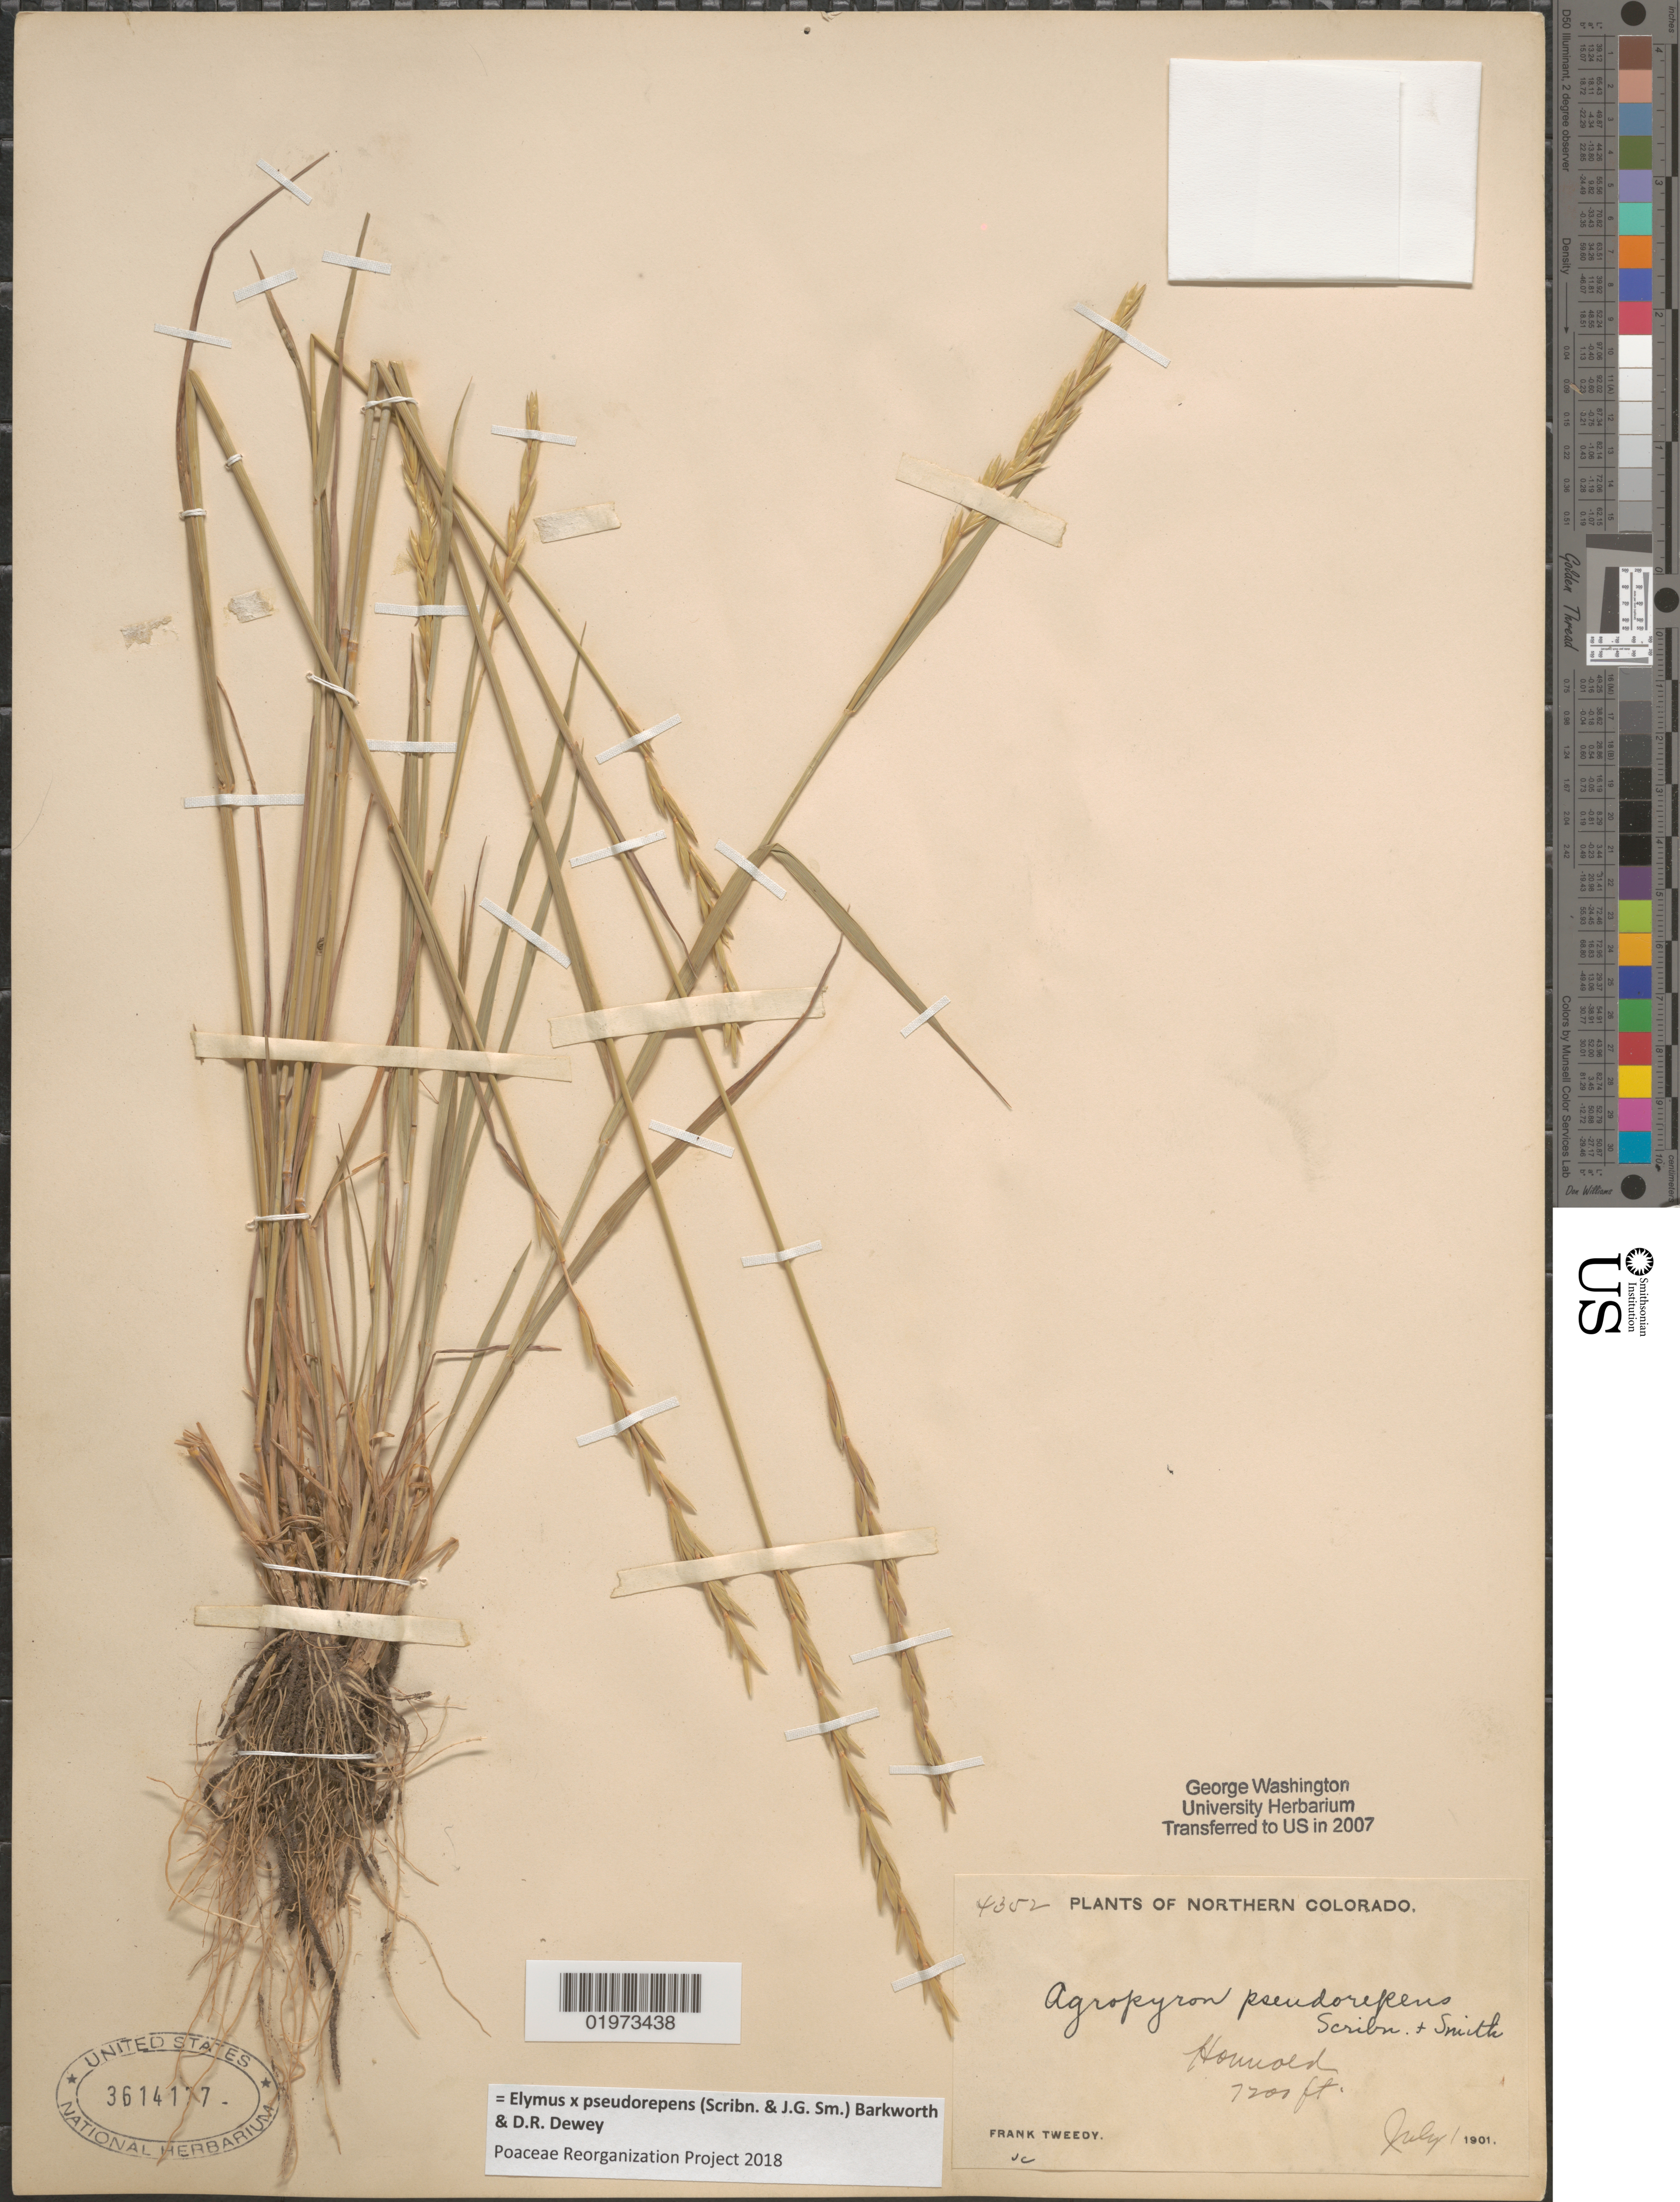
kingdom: Plantae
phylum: Tracheophyta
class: Liliopsida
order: Poales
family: Poaceae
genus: Elymus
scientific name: Elymus x pseudorepens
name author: (Scribn. & J.G. Sm.) Barkworth & Dewey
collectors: F. Tweedy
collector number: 4352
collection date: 1901-07-01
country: United States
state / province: Colorado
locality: Northern Colorado. Honnold.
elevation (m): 2195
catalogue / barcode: US 3614177